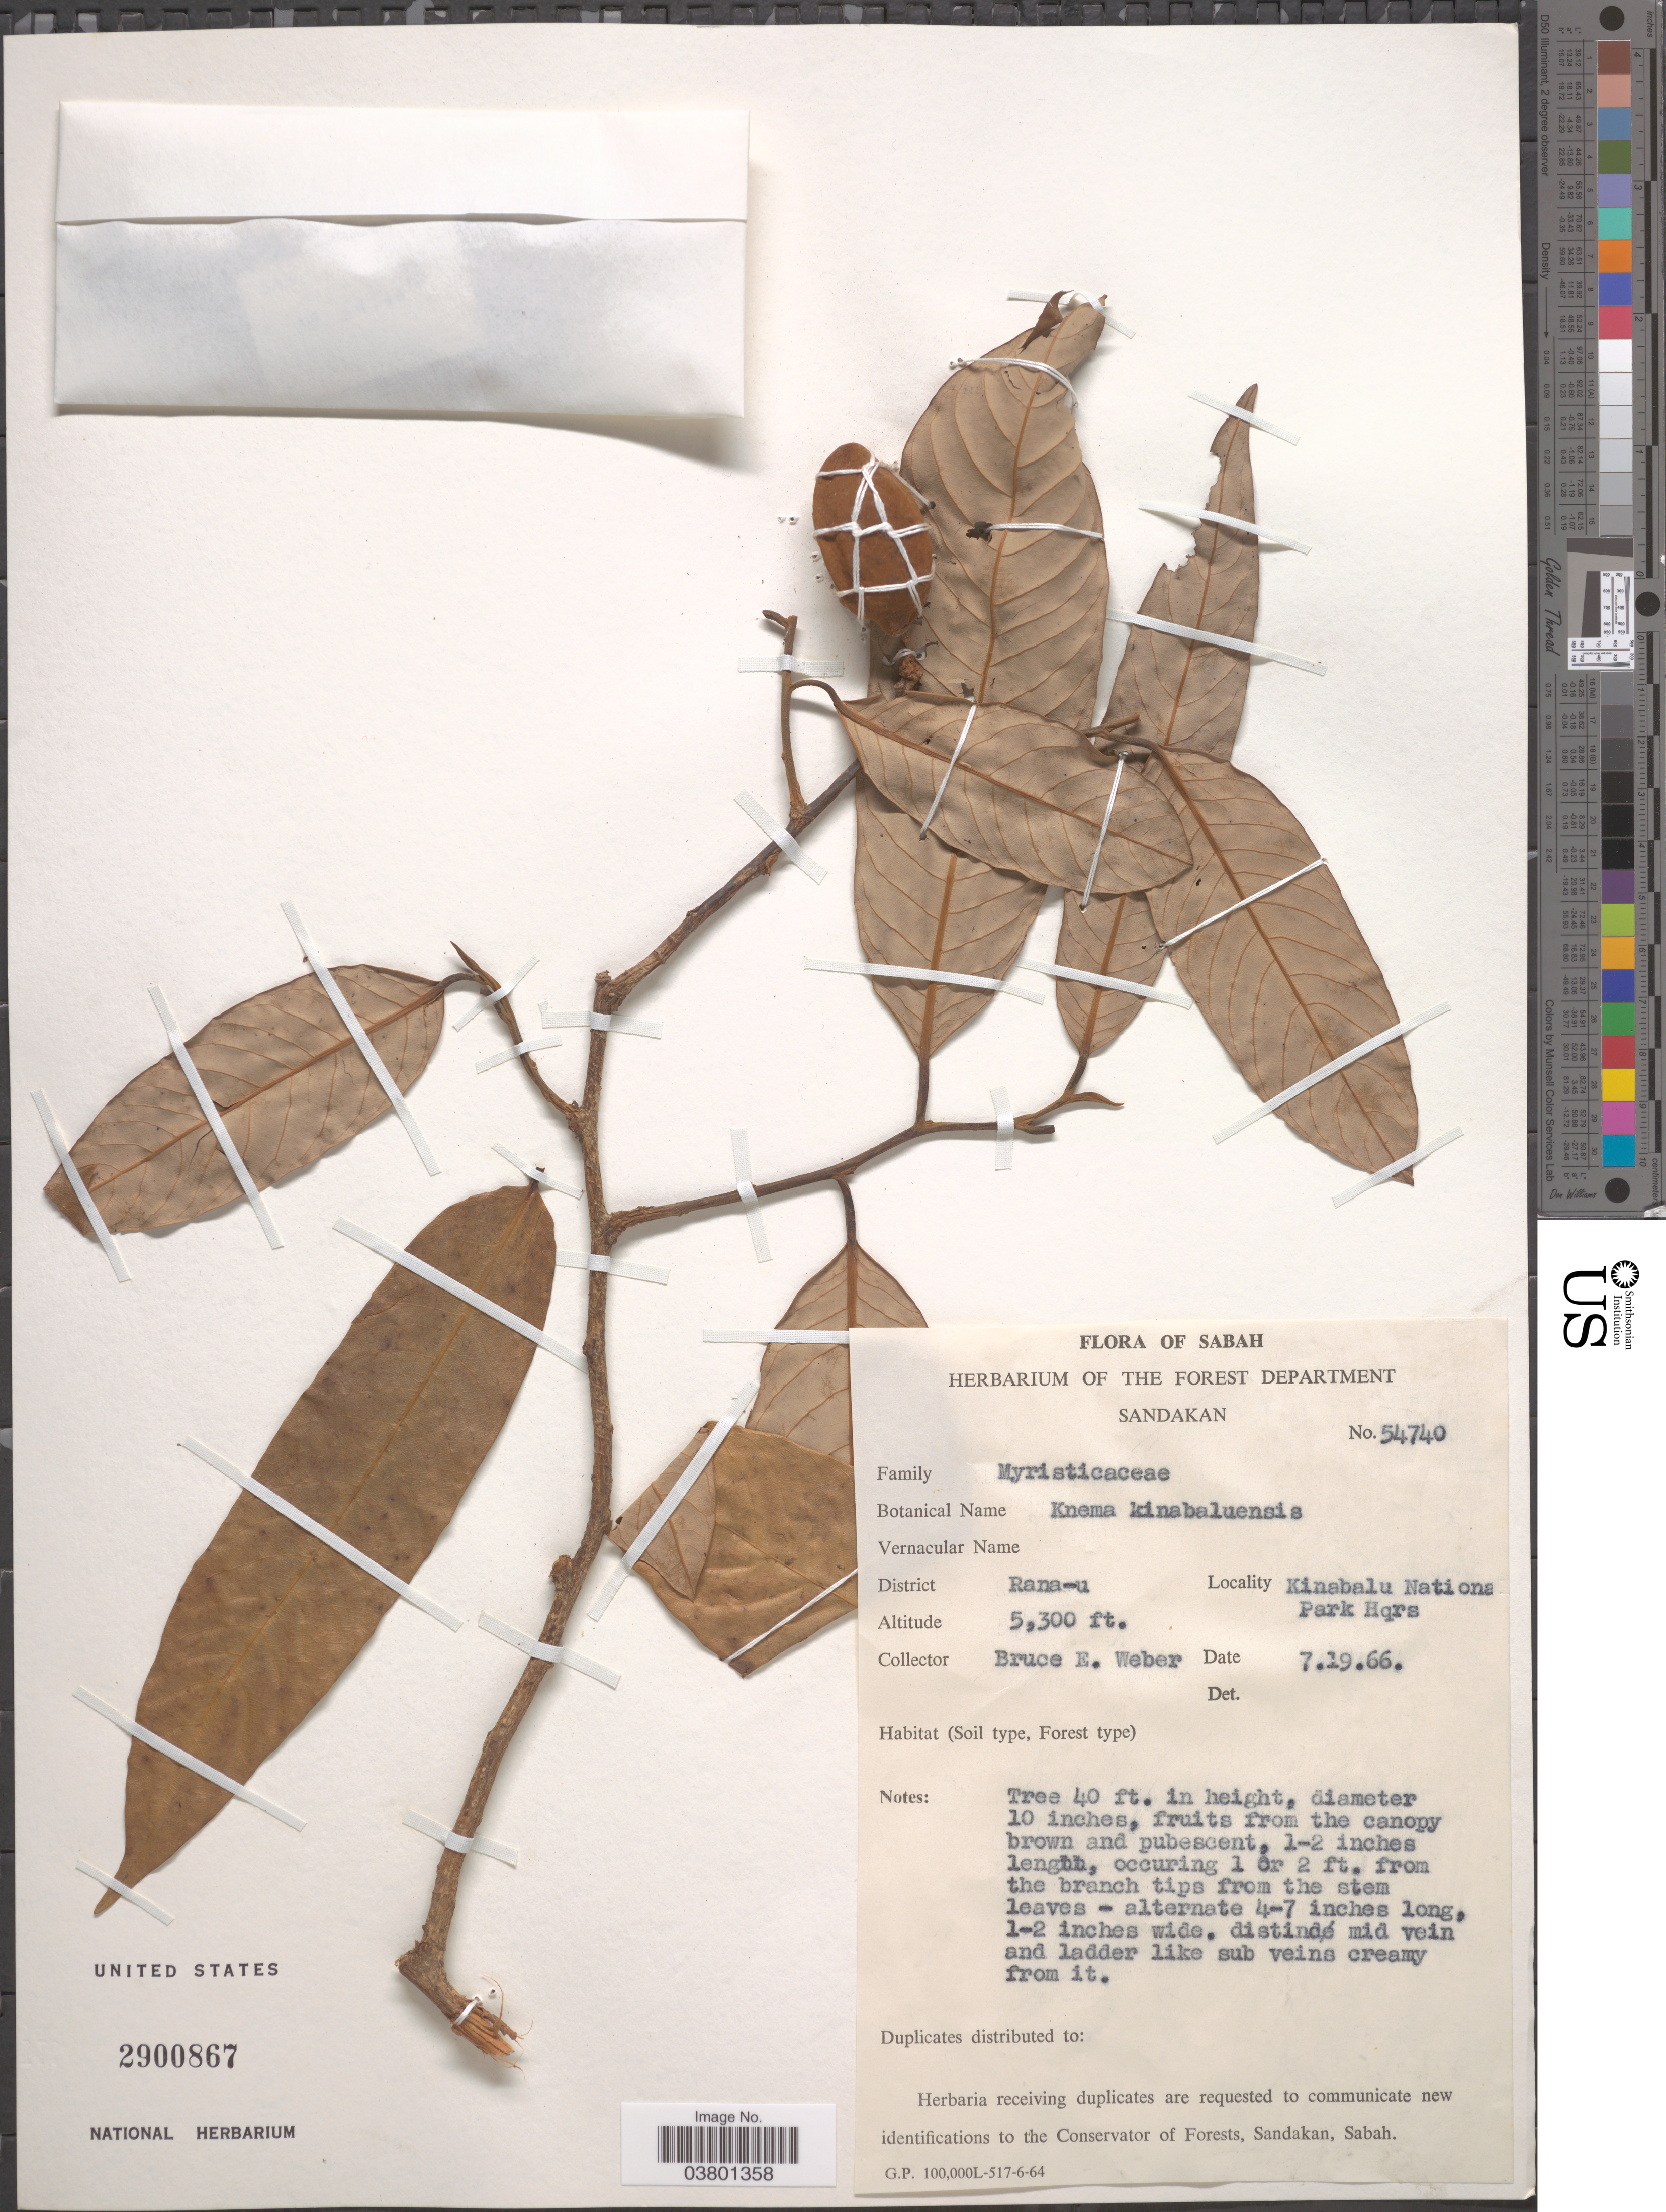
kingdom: Plantae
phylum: Tracheophyta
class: Magnoliopsida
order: Magnoliales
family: Myristicaceae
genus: Knema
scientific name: Knema kinabaluensis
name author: J. Sinclair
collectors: B. E. Weber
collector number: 54740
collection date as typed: Transcribed d/m/y: 19/7/66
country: Malaysia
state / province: Sabah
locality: Sandakan. District Rana-u. Kinabalu National Park Hqrs.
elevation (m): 1615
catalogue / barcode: US 2900867